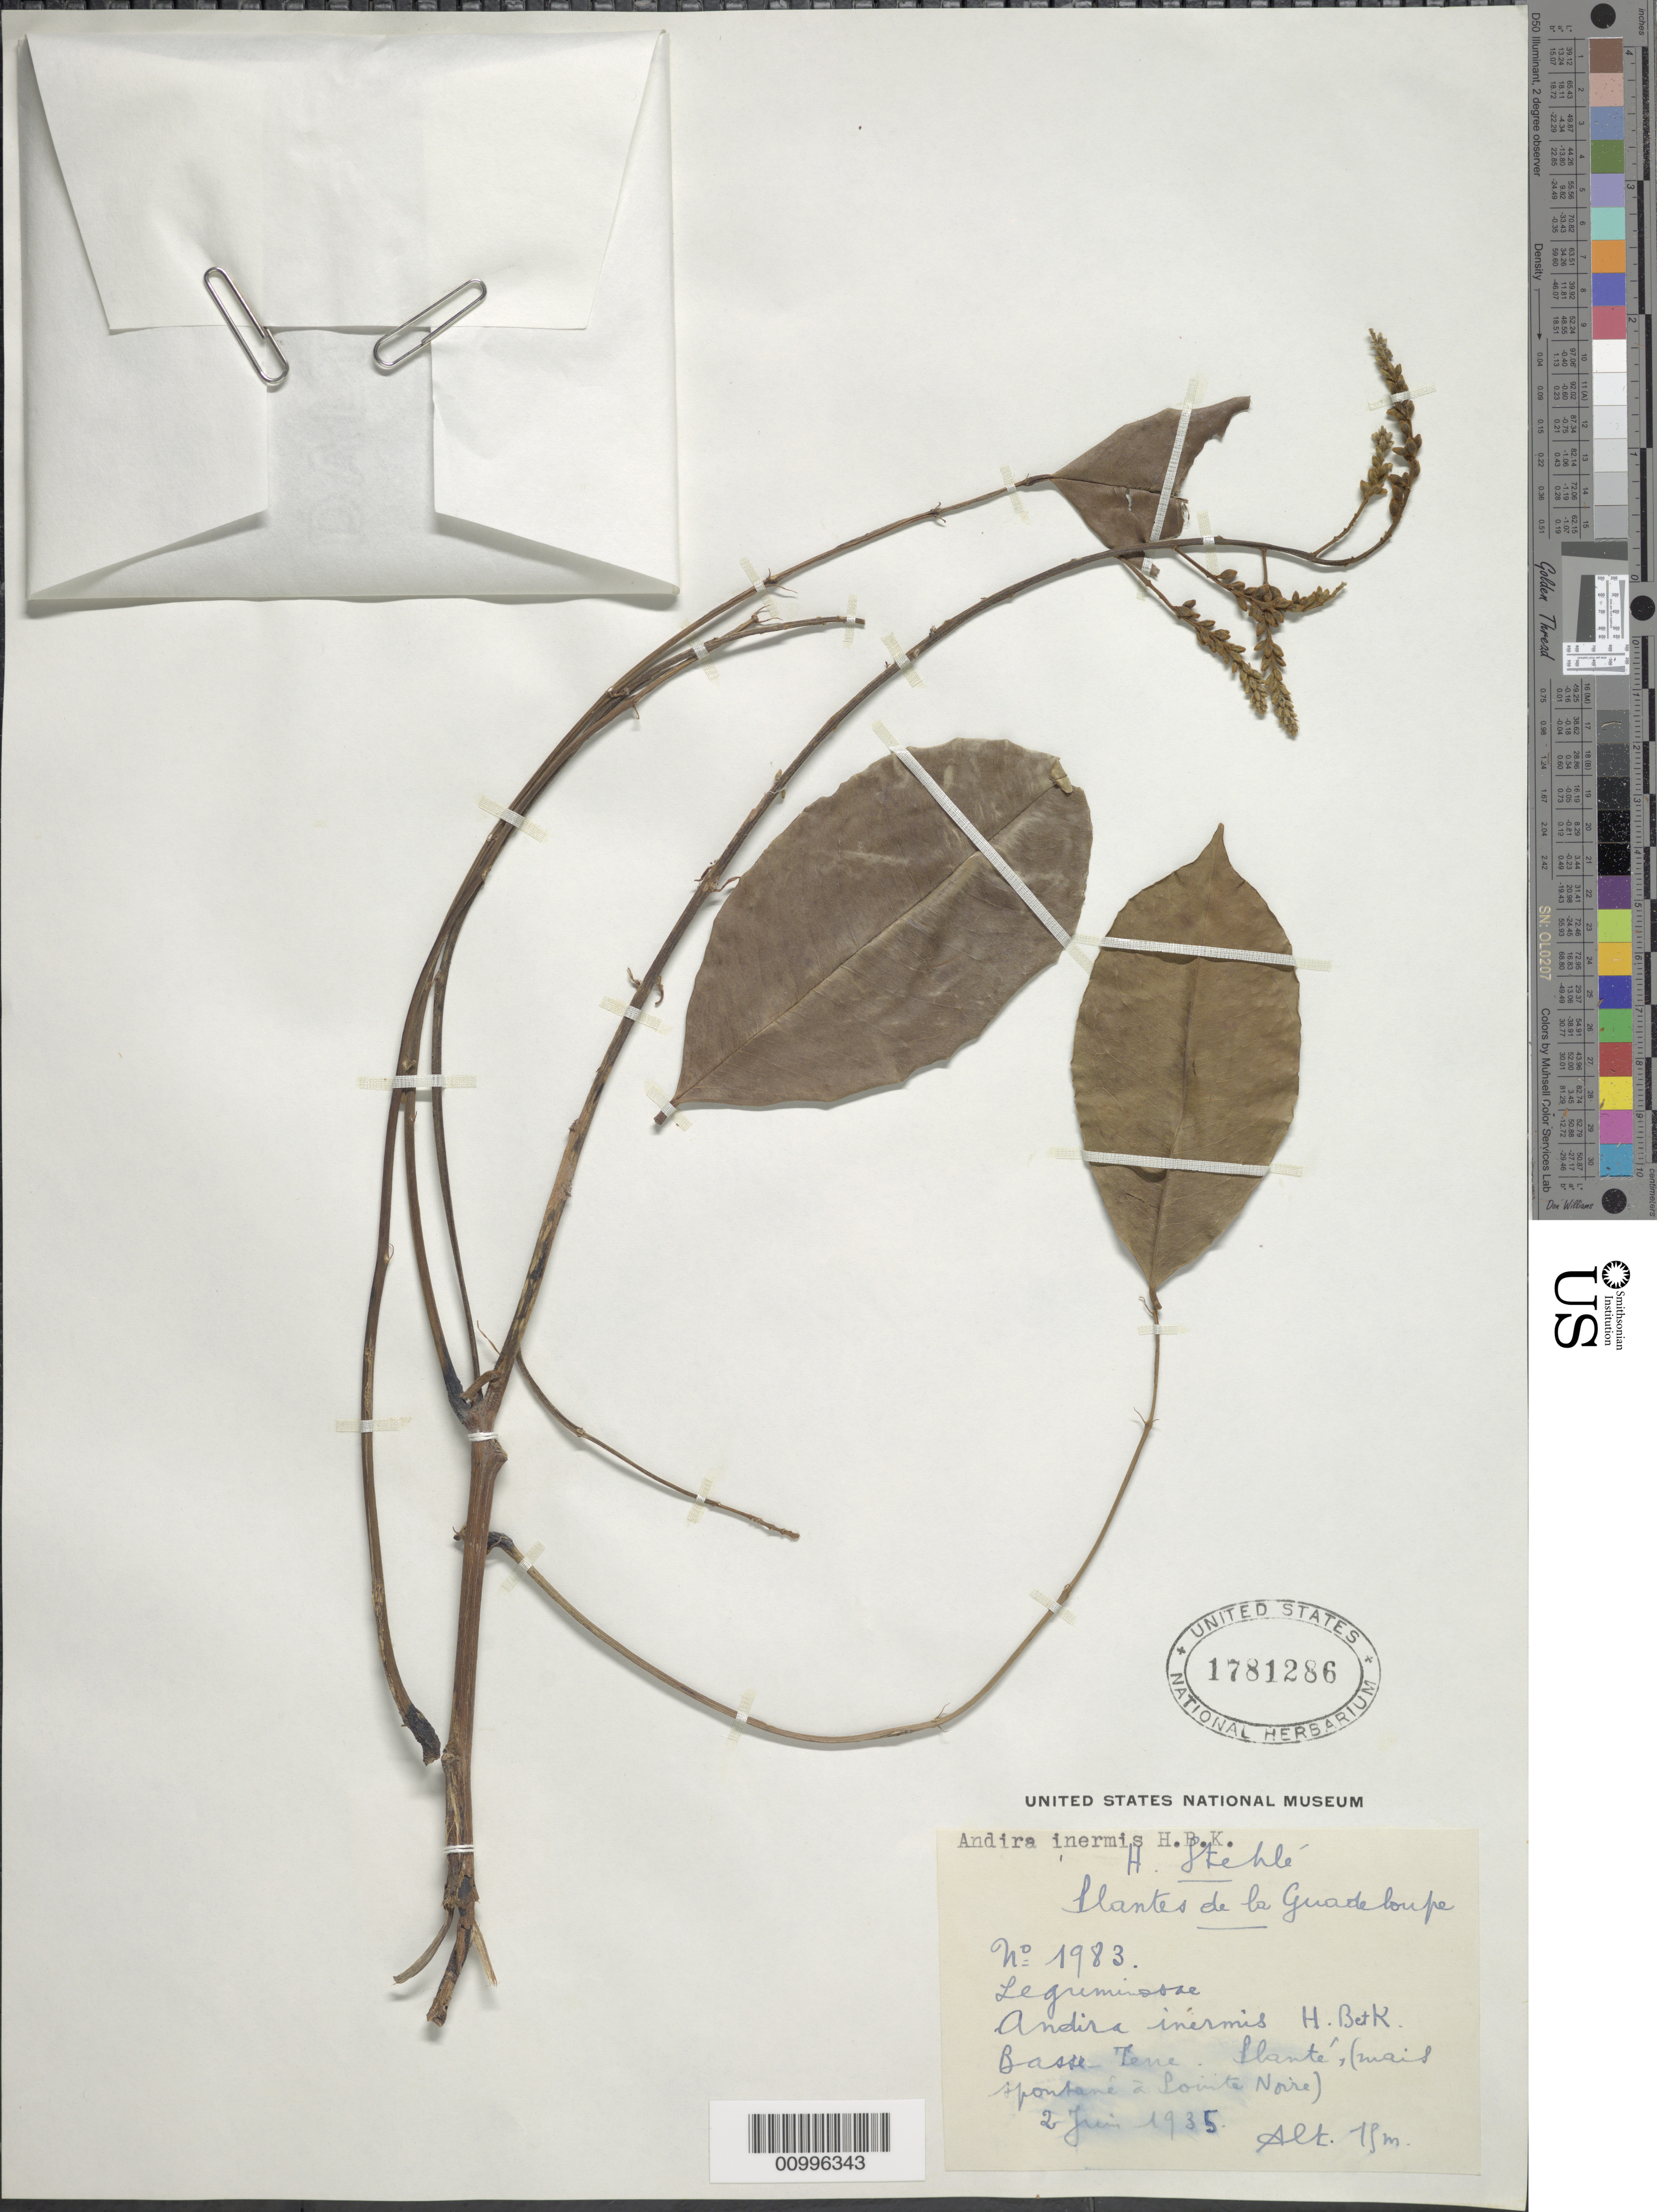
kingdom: Plantae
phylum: Tracheophyta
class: Magnoliopsida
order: Fabales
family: Fabaceae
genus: Andira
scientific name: Andira inermis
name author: (W. Wright) Kunth ex DC.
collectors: H. Stehlé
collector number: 1983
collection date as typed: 02 Jun 1935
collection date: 1935-06-02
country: Guadeloupe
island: Basse Terre [Guadeloupe]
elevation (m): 15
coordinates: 0 N, 0 E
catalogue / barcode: US 1781286